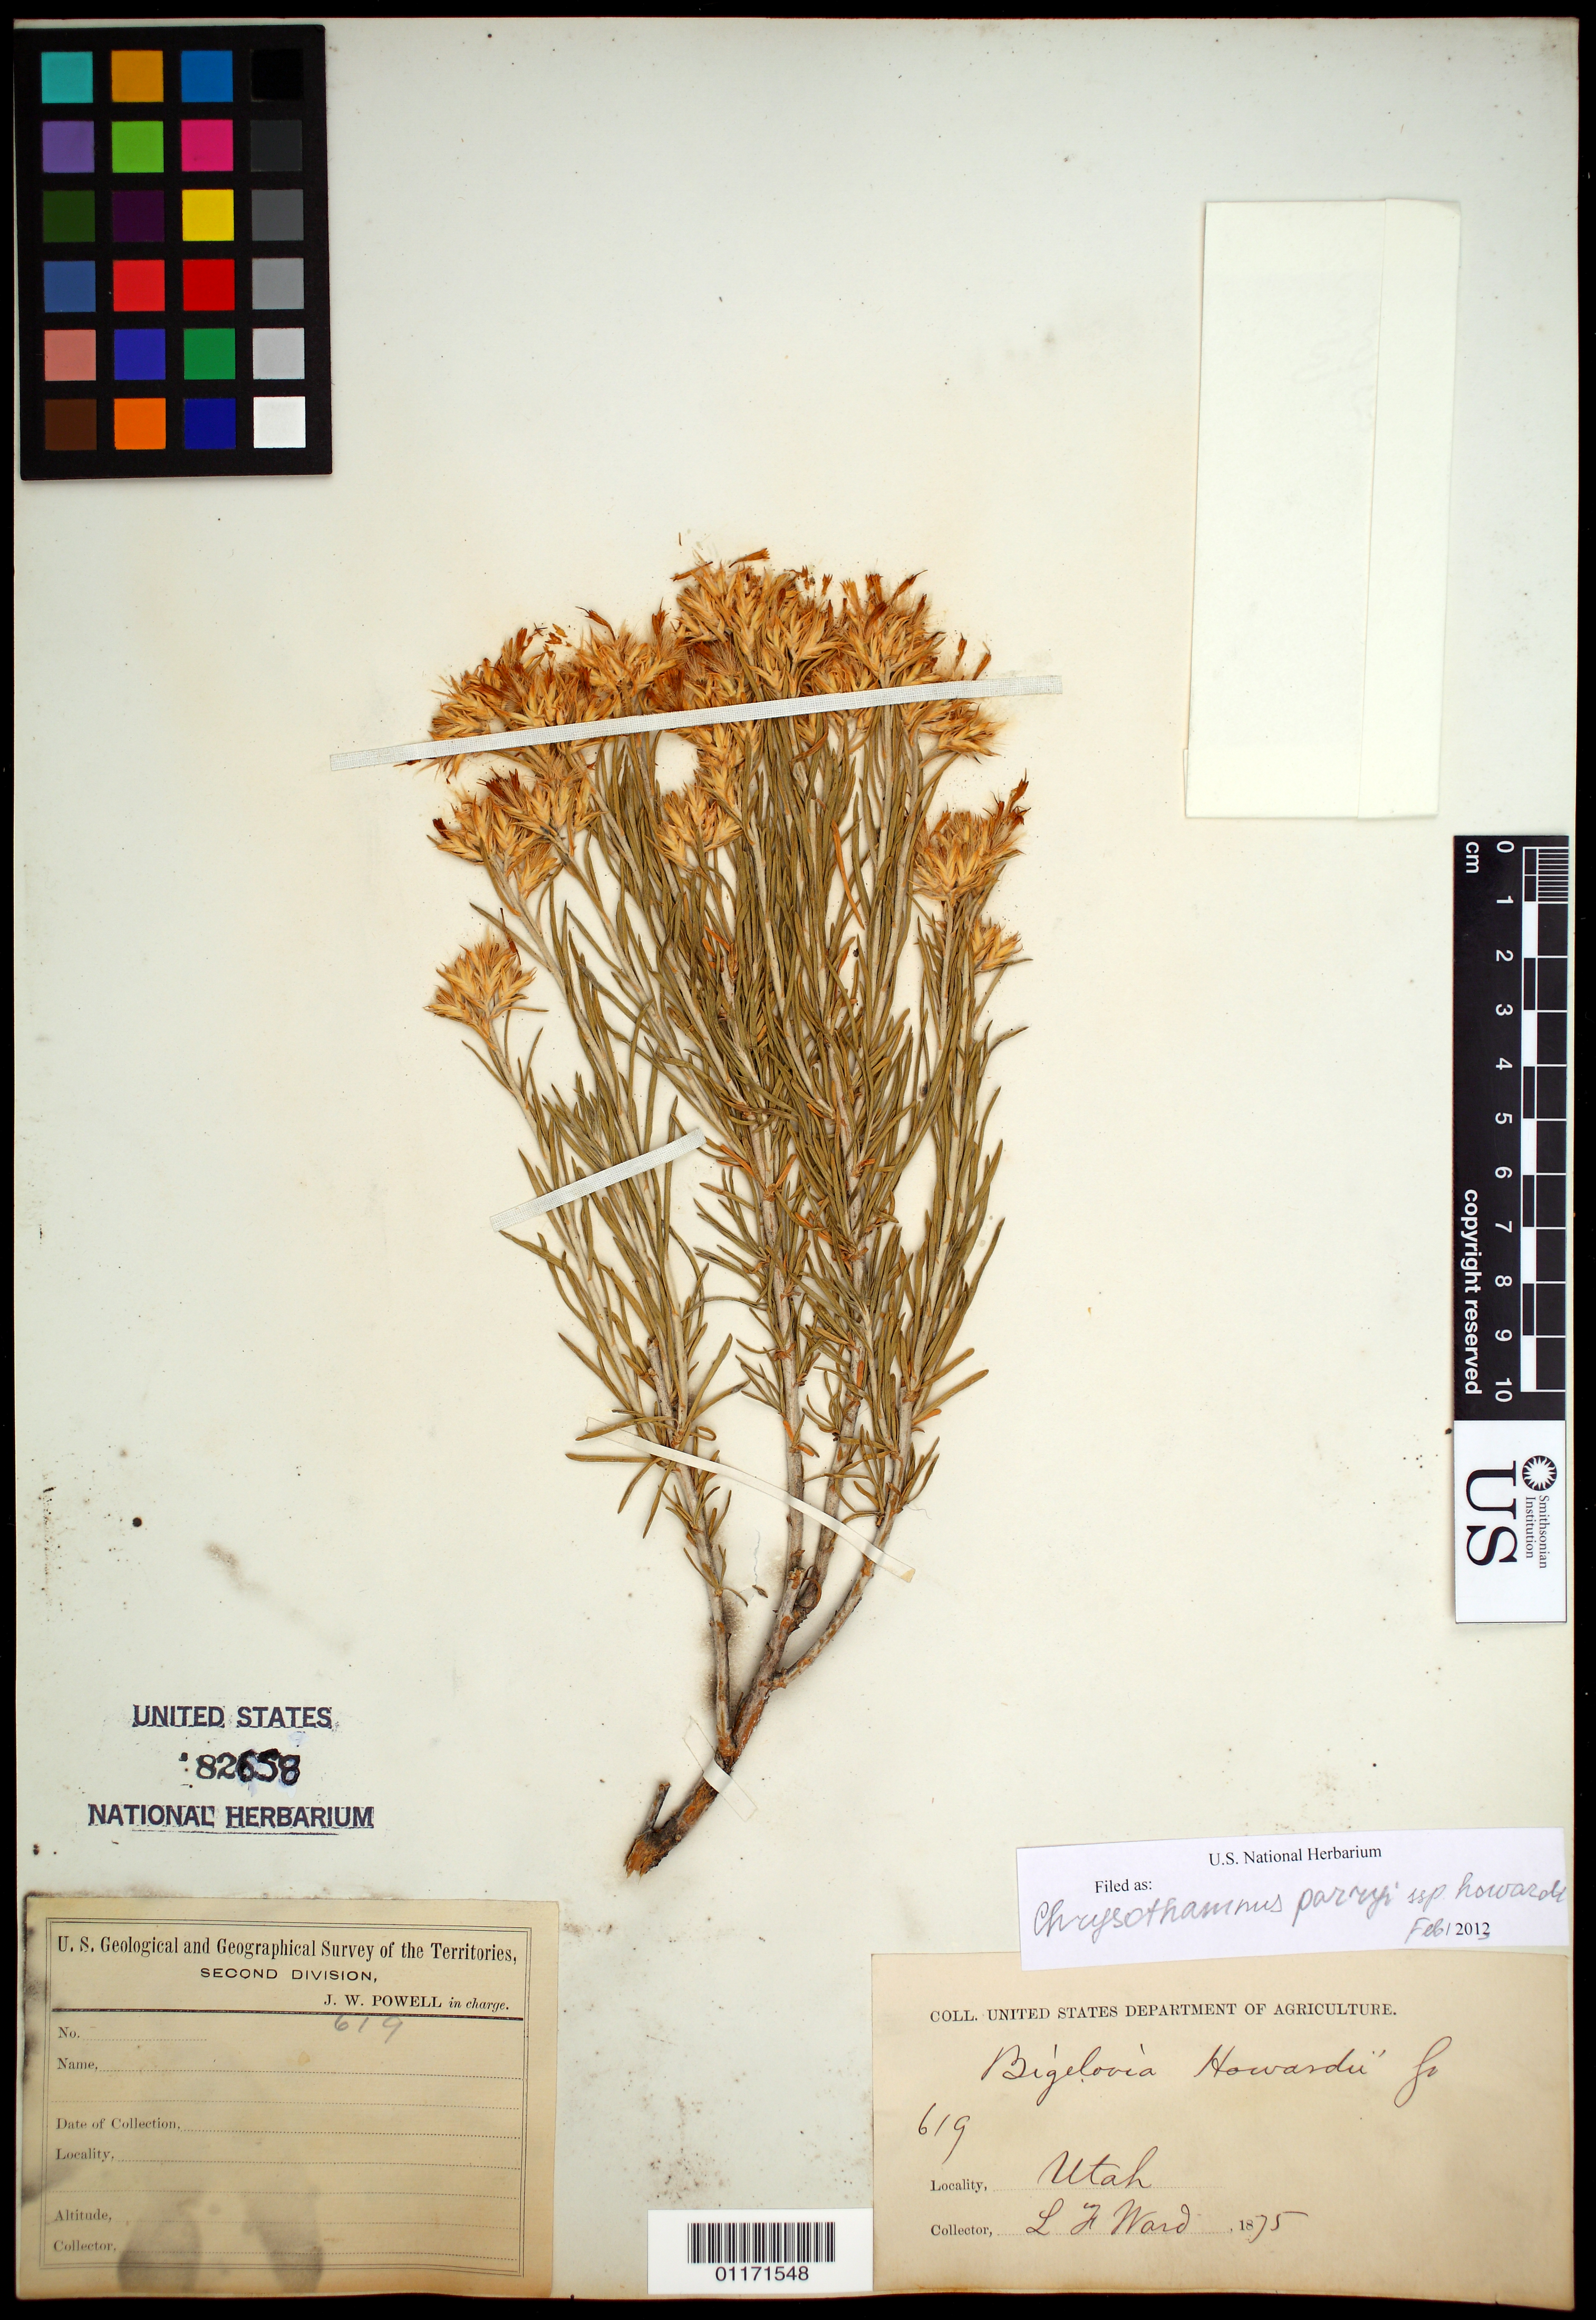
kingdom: Plantae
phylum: Tracheophyta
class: Magnoliopsida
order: Asterales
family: Asteraceae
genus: Ericameria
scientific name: Ericameria parryi var. howardii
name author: (A. Gray) G.L. Nesom & G.I. Baird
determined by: Urbatsch, Lowell E., Curator (LSU), Louisiana State University (UNITED STATES)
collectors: L. F. Ward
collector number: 619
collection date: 1875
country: United States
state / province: Utah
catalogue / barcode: US 82658